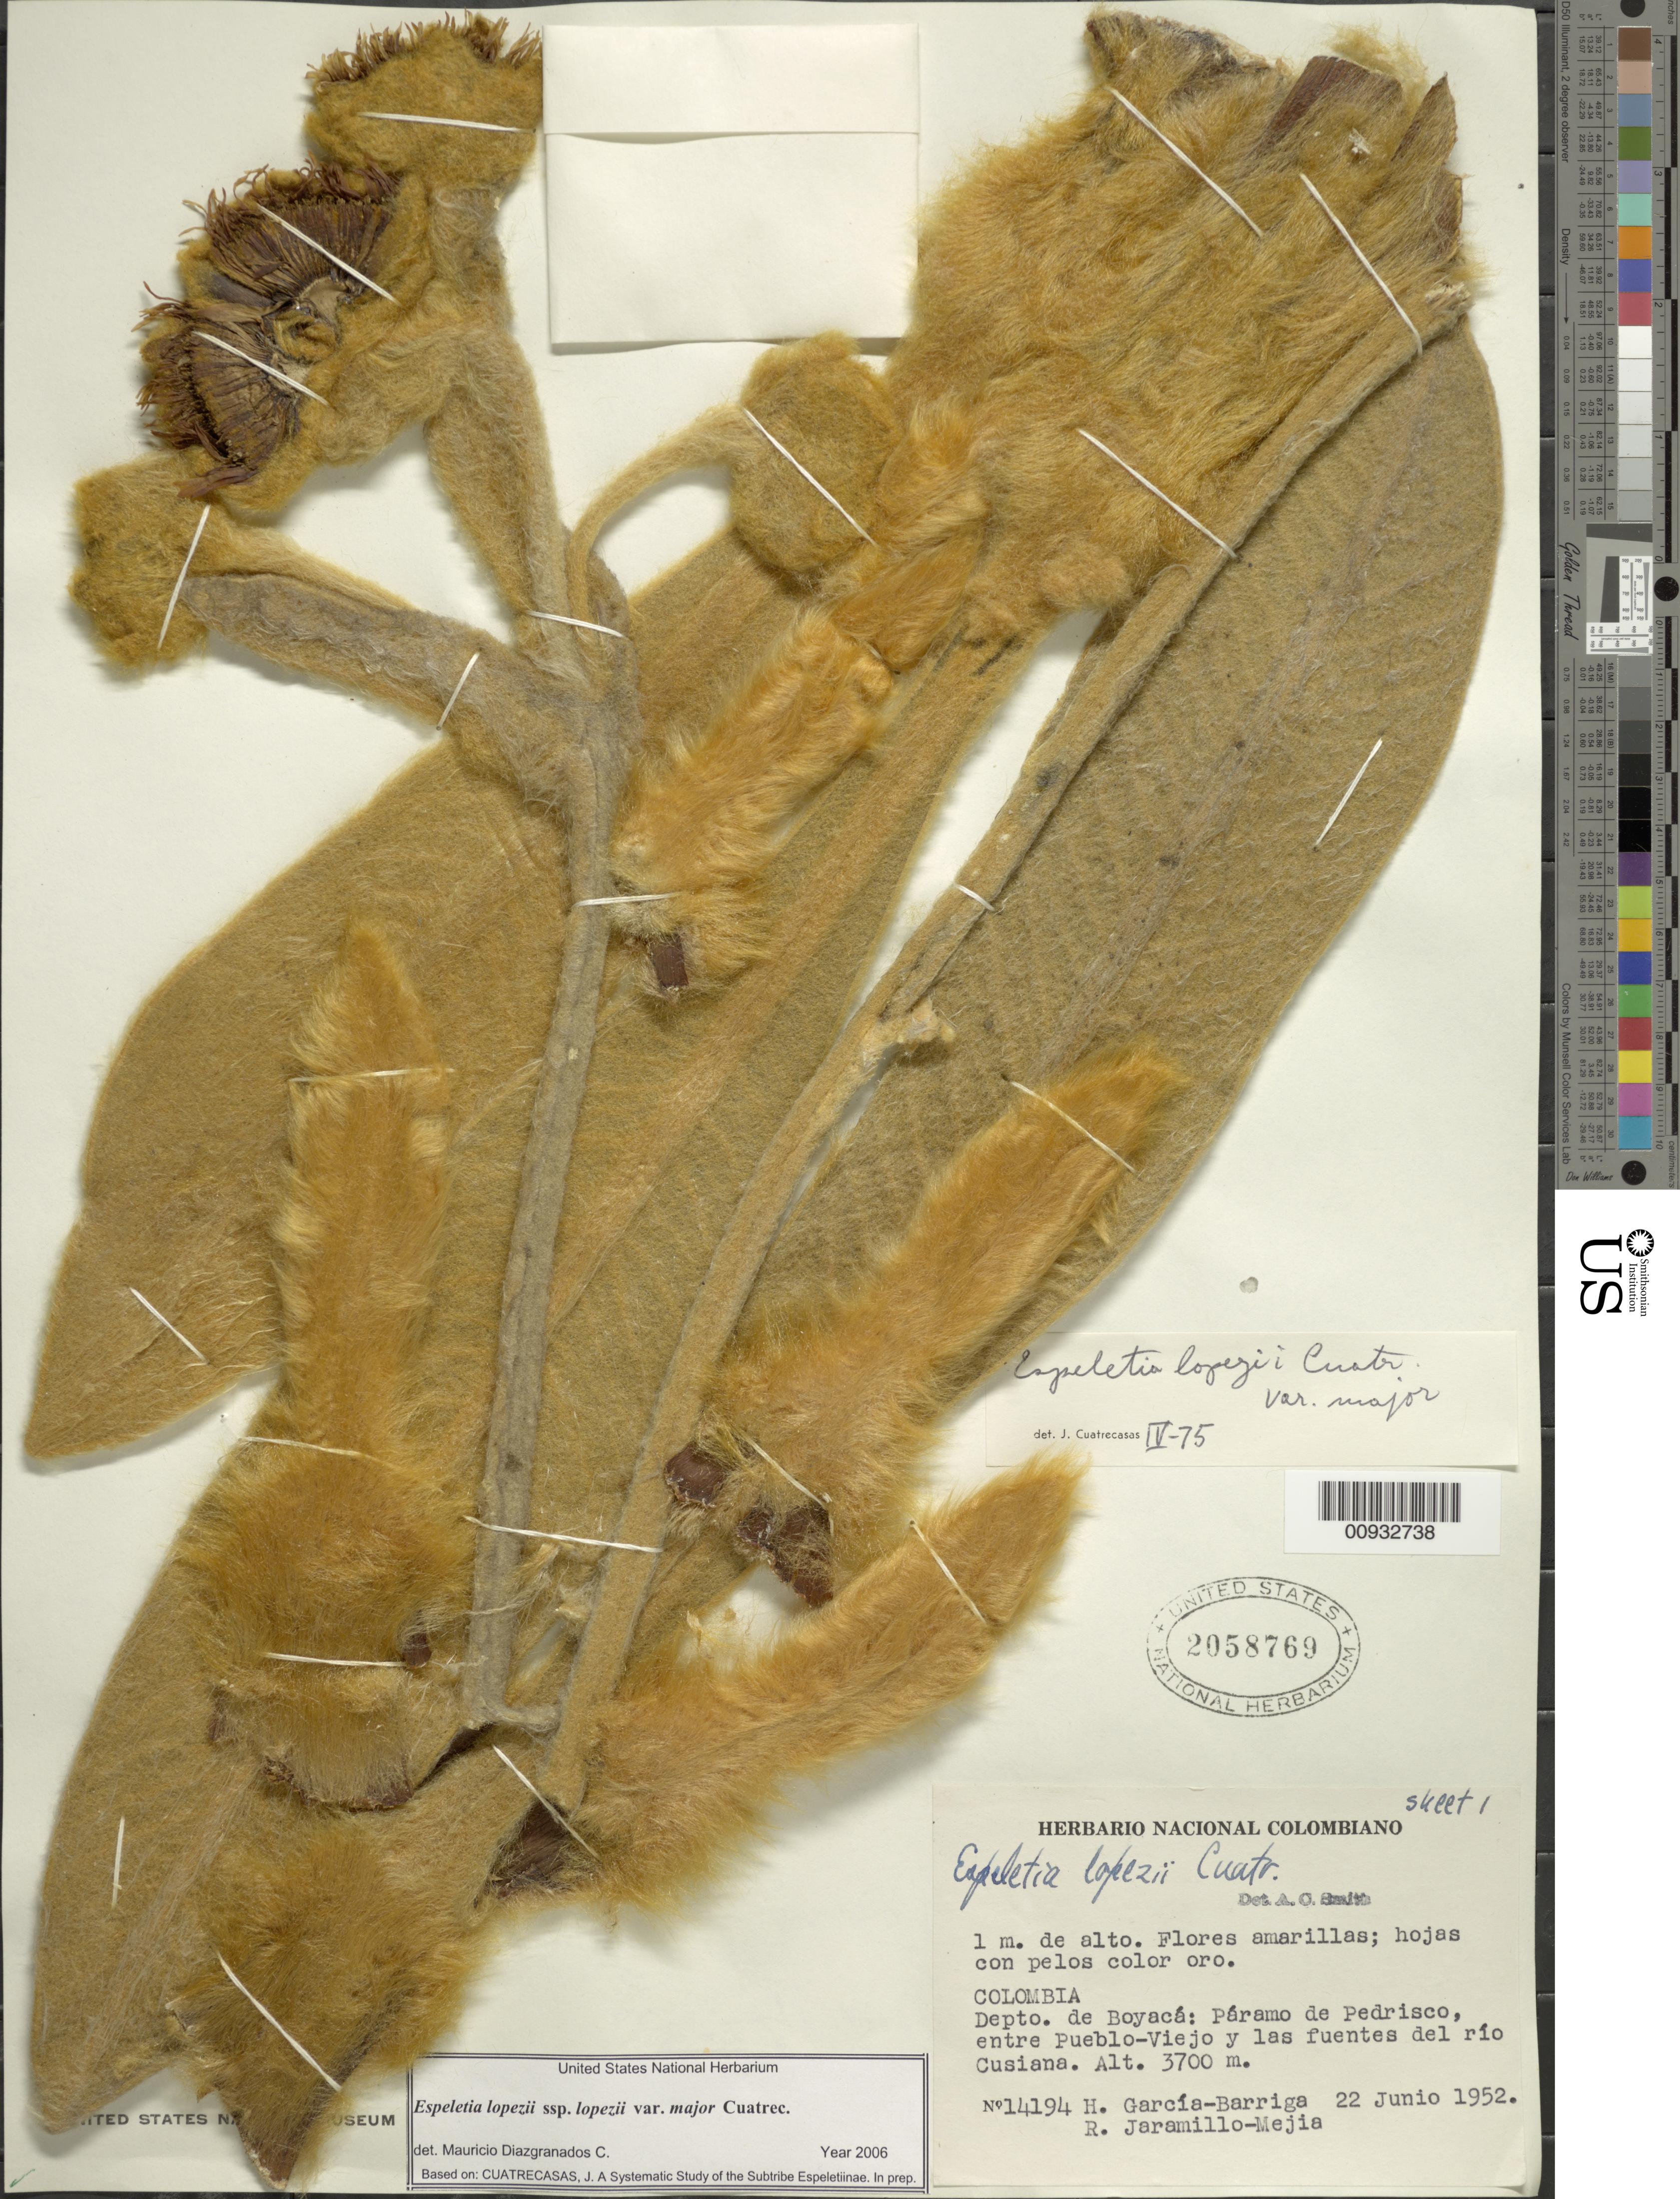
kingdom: Plantae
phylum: Tracheophyta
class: Magnoliopsida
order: Asterales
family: Asteraceae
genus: Espeletia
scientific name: Espeletia lopezii var. major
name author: Cuatrec.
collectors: H. García Barriga & R. Jaramillo M.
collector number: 14194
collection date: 1952-06-22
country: Colombia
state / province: Boyacá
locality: Paramo de Pedrisco entre Pueblo-Viejo y las fuentes del rio Cusiana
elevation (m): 3700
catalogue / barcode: US 2058769